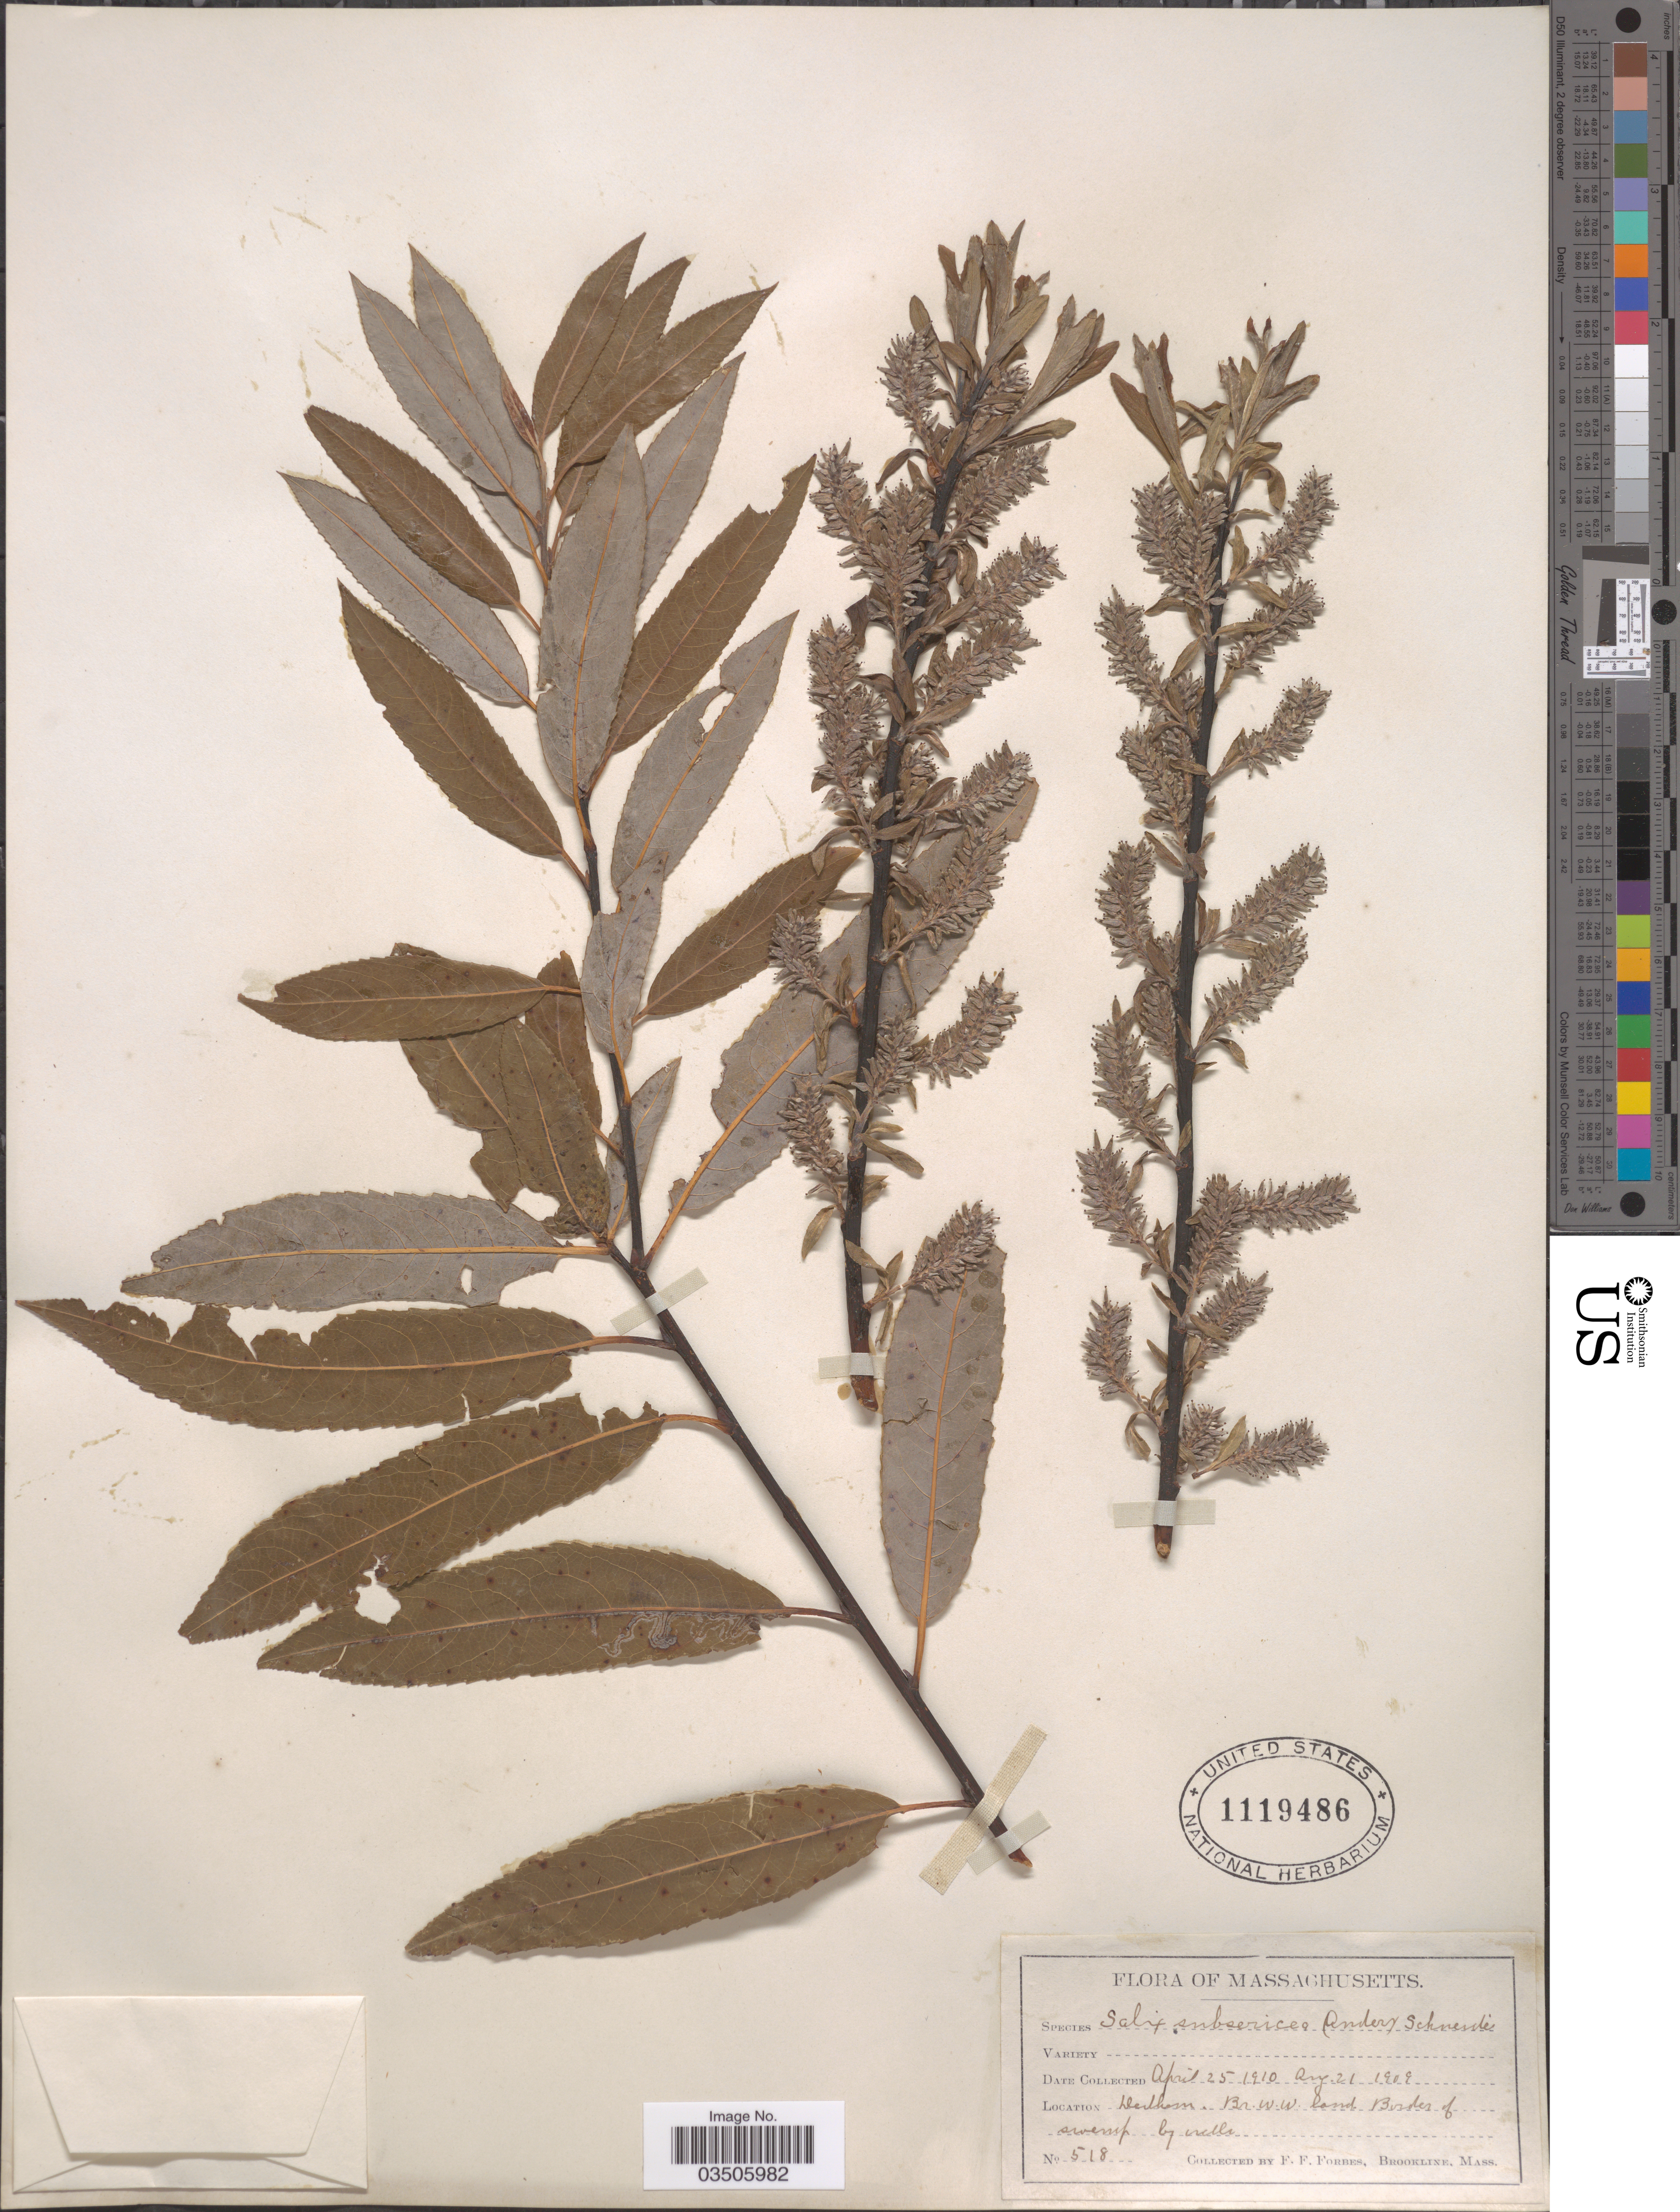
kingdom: Plantae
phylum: Tracheophyta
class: Magnoliopsida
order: Malpighiales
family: Salicaceae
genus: Salix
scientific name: Salix subsericea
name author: (Andersson) C.K. Schneid.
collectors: F. Forbes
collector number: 518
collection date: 1909-08-21/1910-04-25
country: United States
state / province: Massachusetts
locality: Dedham. Br. W. W. land. Border of swamp by well.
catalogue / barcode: US 1119486